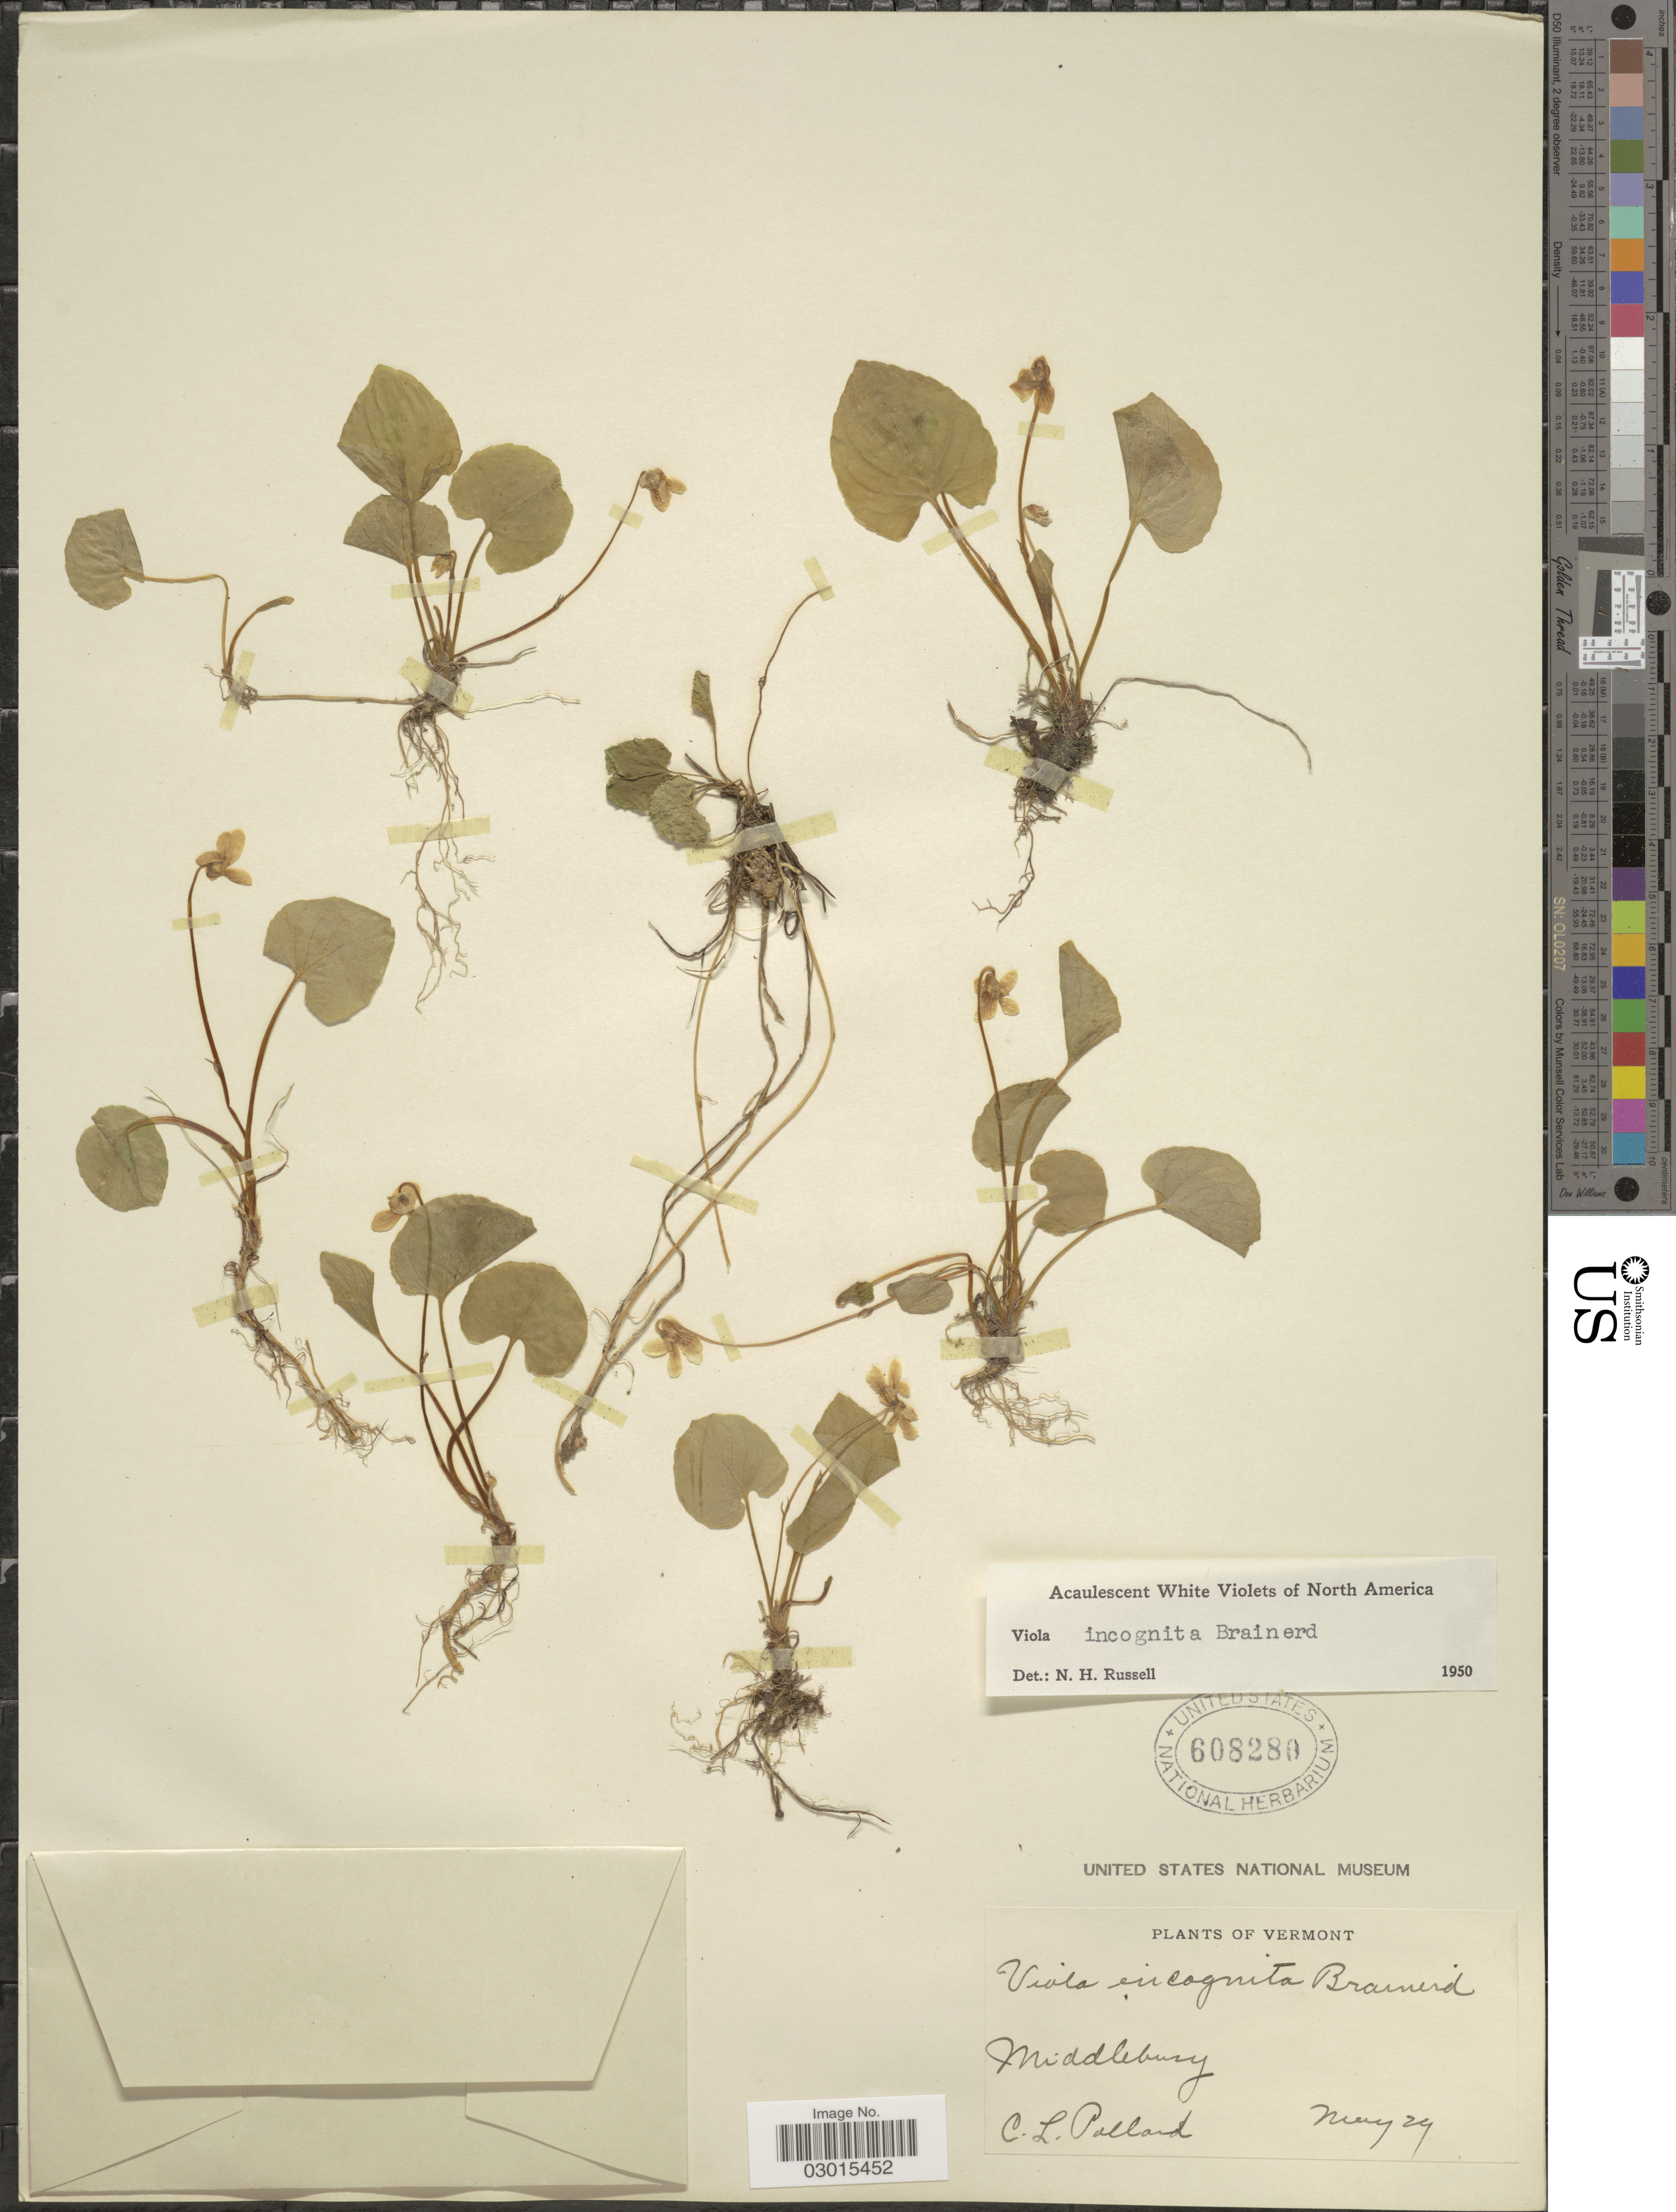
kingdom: Plantae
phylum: Tracheophyta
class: Magnoliopsida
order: Malpighiales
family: Violaceae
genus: Viola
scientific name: Viola incognita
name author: Brainerd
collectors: C. L. Pollard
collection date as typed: Transcribed d/m/y: /5/29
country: United States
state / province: Vermont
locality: Middlebury.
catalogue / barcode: US 608280